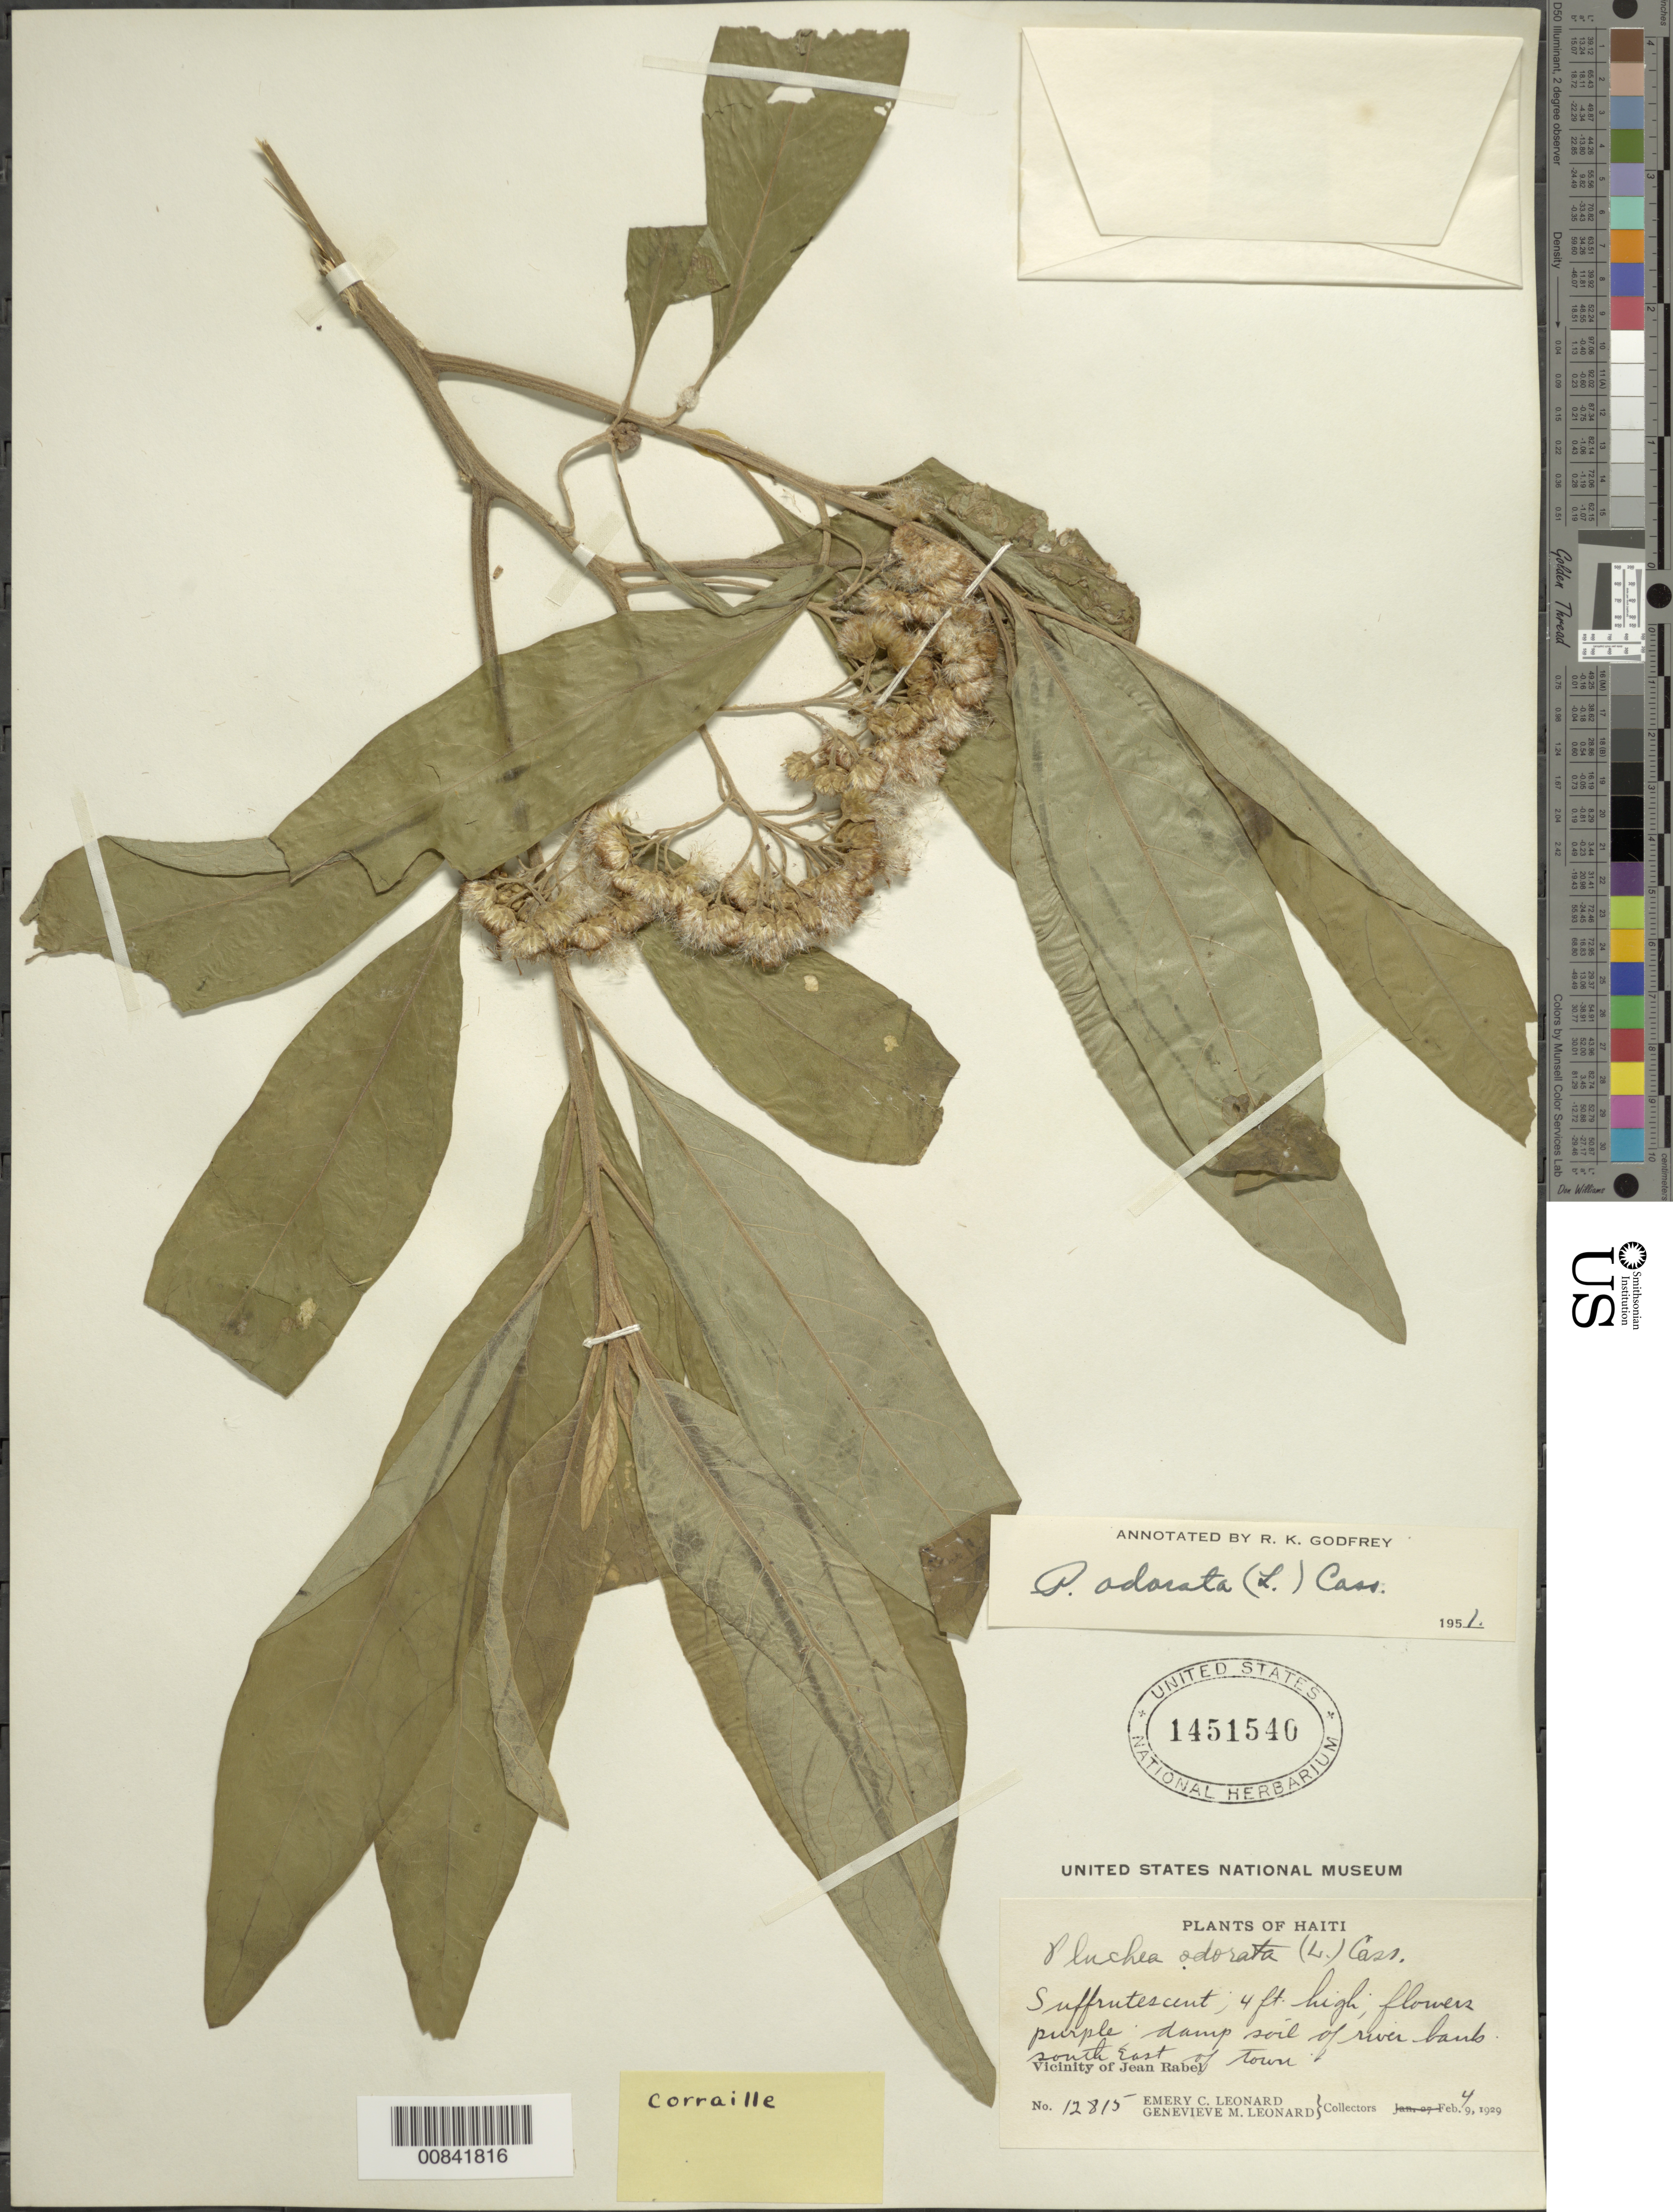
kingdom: Plantae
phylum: Tracheophyta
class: Magnoliopsida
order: Asterales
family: Asteraceae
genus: Pluchea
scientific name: Pluchea carolinensis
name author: (Jacq.) D. Don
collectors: E. C. Leonard & G. M. Leonard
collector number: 12815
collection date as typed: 04 Feb 1929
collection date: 1929-02-04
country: Haiti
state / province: Nord-Ouest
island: Hispaniola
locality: Vicinity of Jean Rabel, SE of town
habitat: Damp soil of river bank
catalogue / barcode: US 1451540